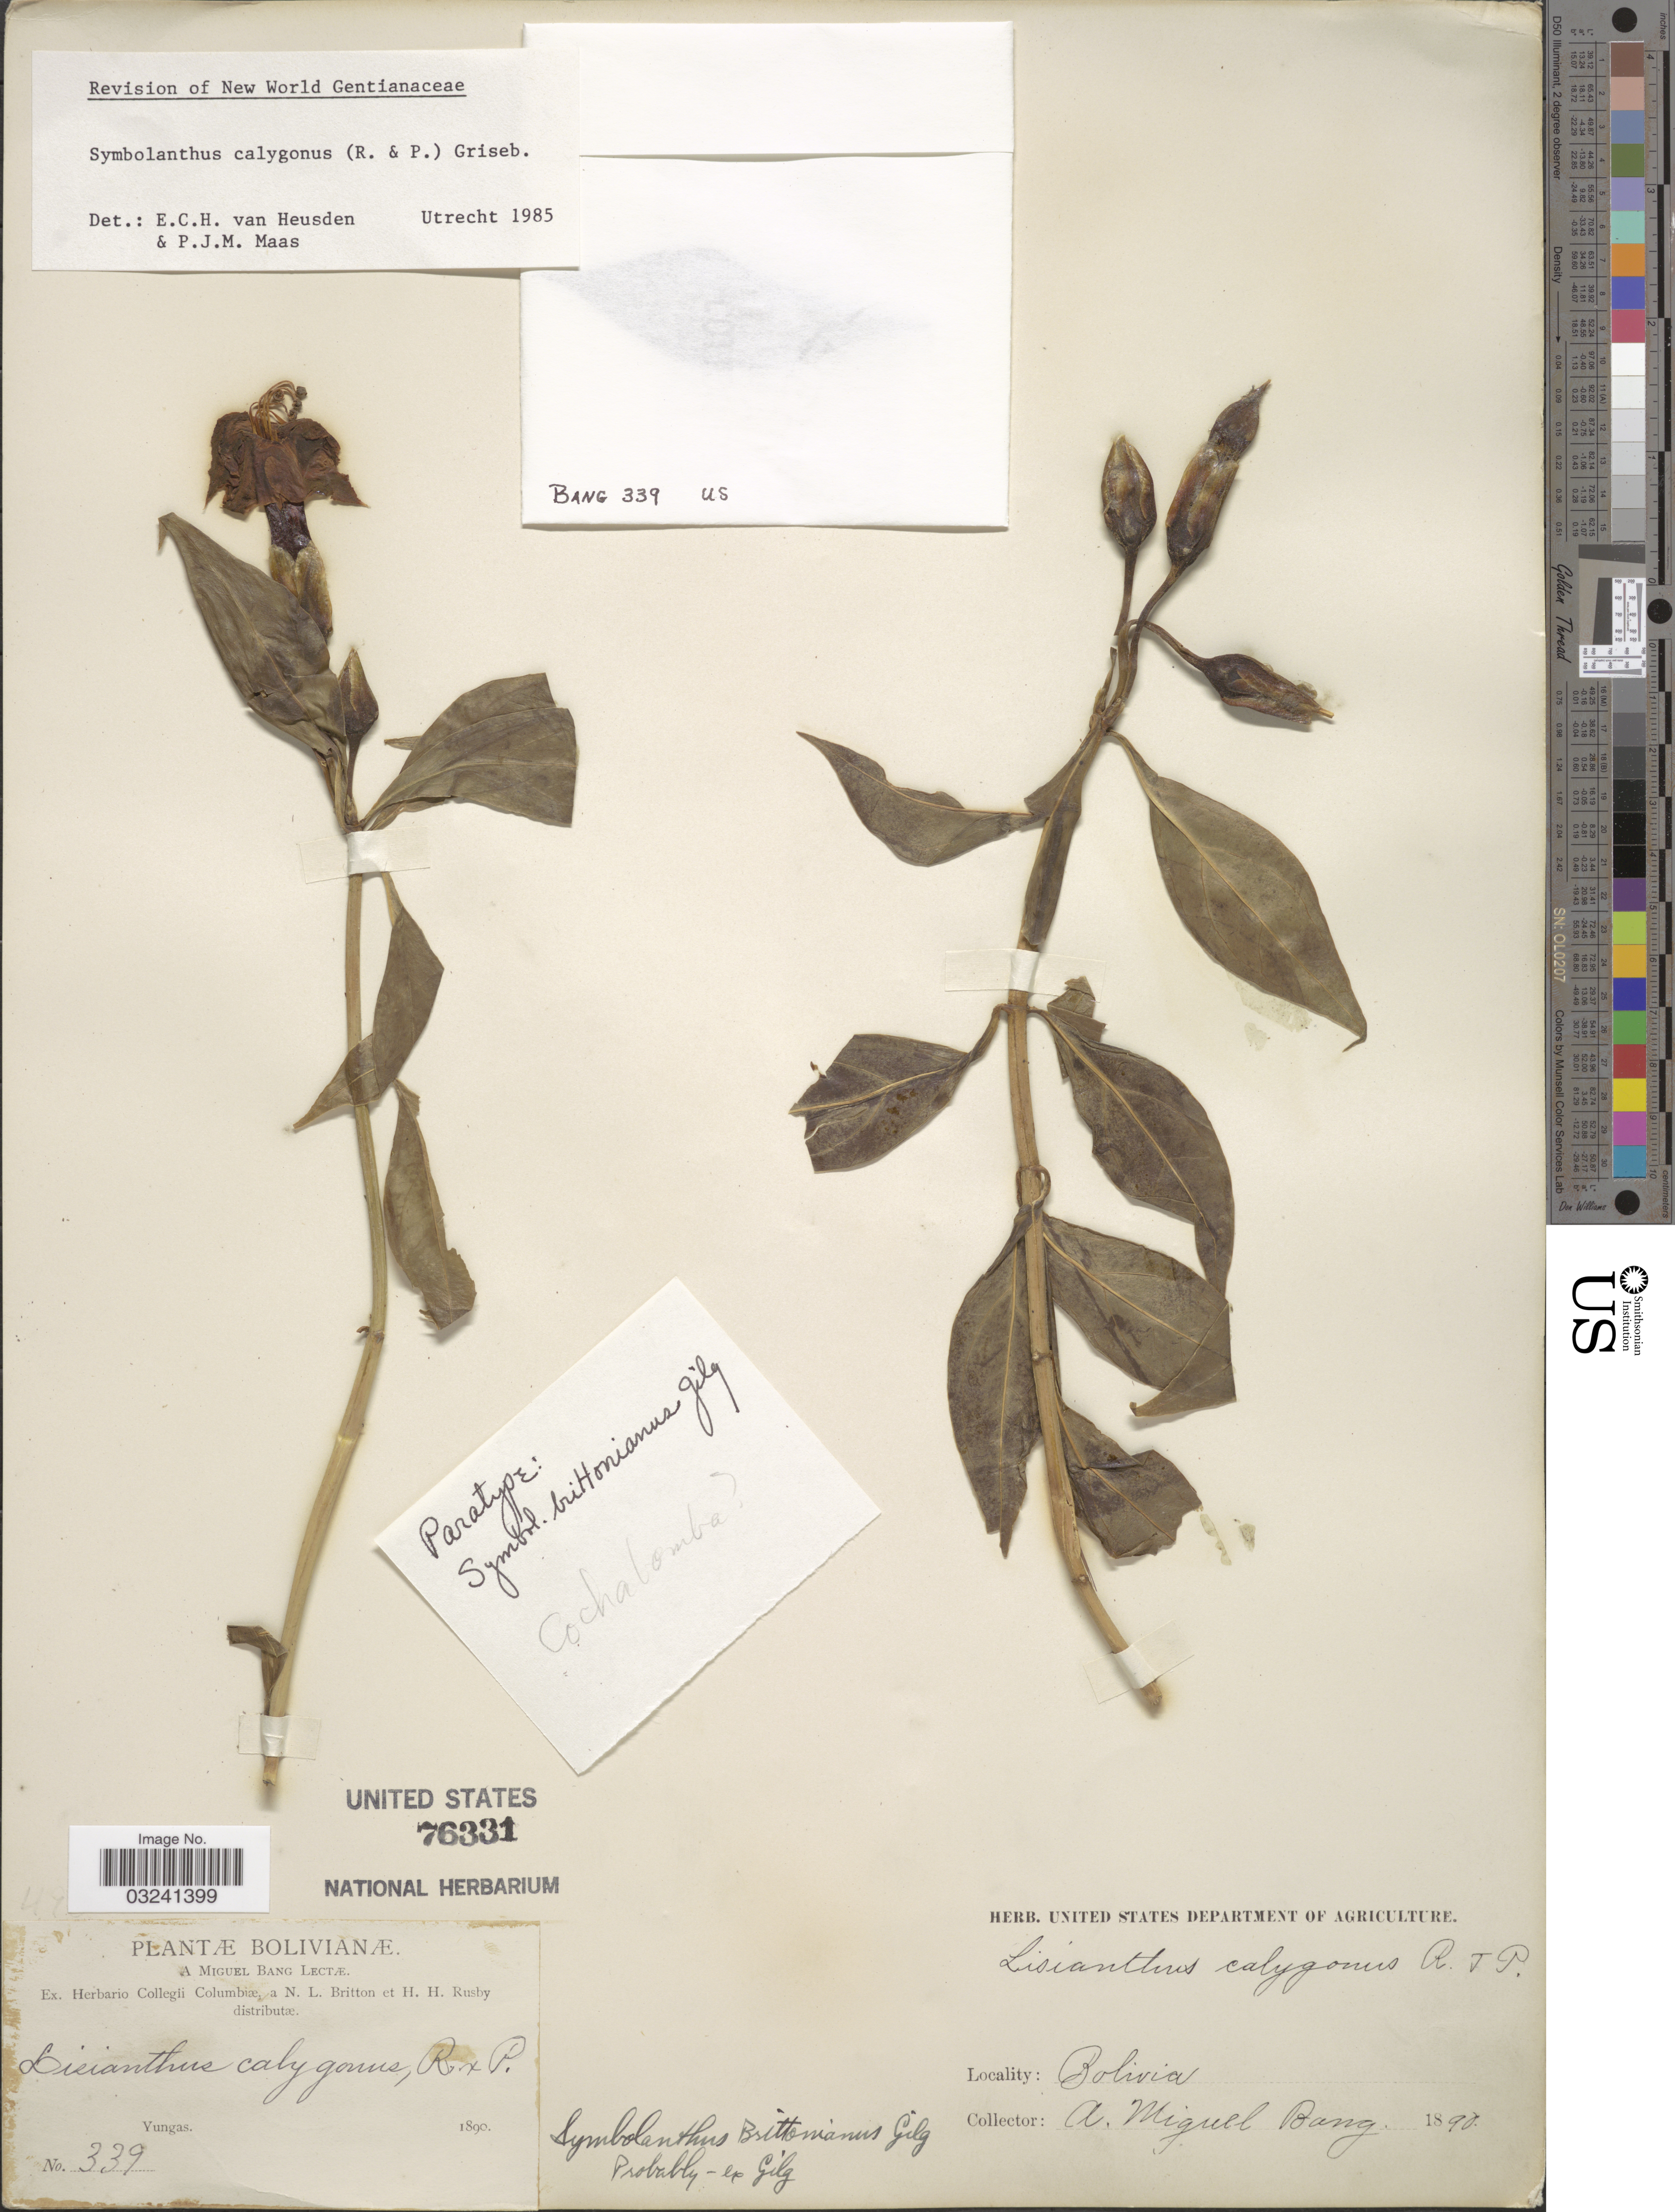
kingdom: Plantae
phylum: Tracheophyta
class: Magnoliopsida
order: Gentianales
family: Gentianaceae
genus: Symbolanthus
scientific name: Symbolanthus calygonus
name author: (Ruiz & Pav.) Griseb. ex Gilg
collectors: M. Bang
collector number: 339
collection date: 1890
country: Bolivia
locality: Yungas.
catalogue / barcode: US 76331